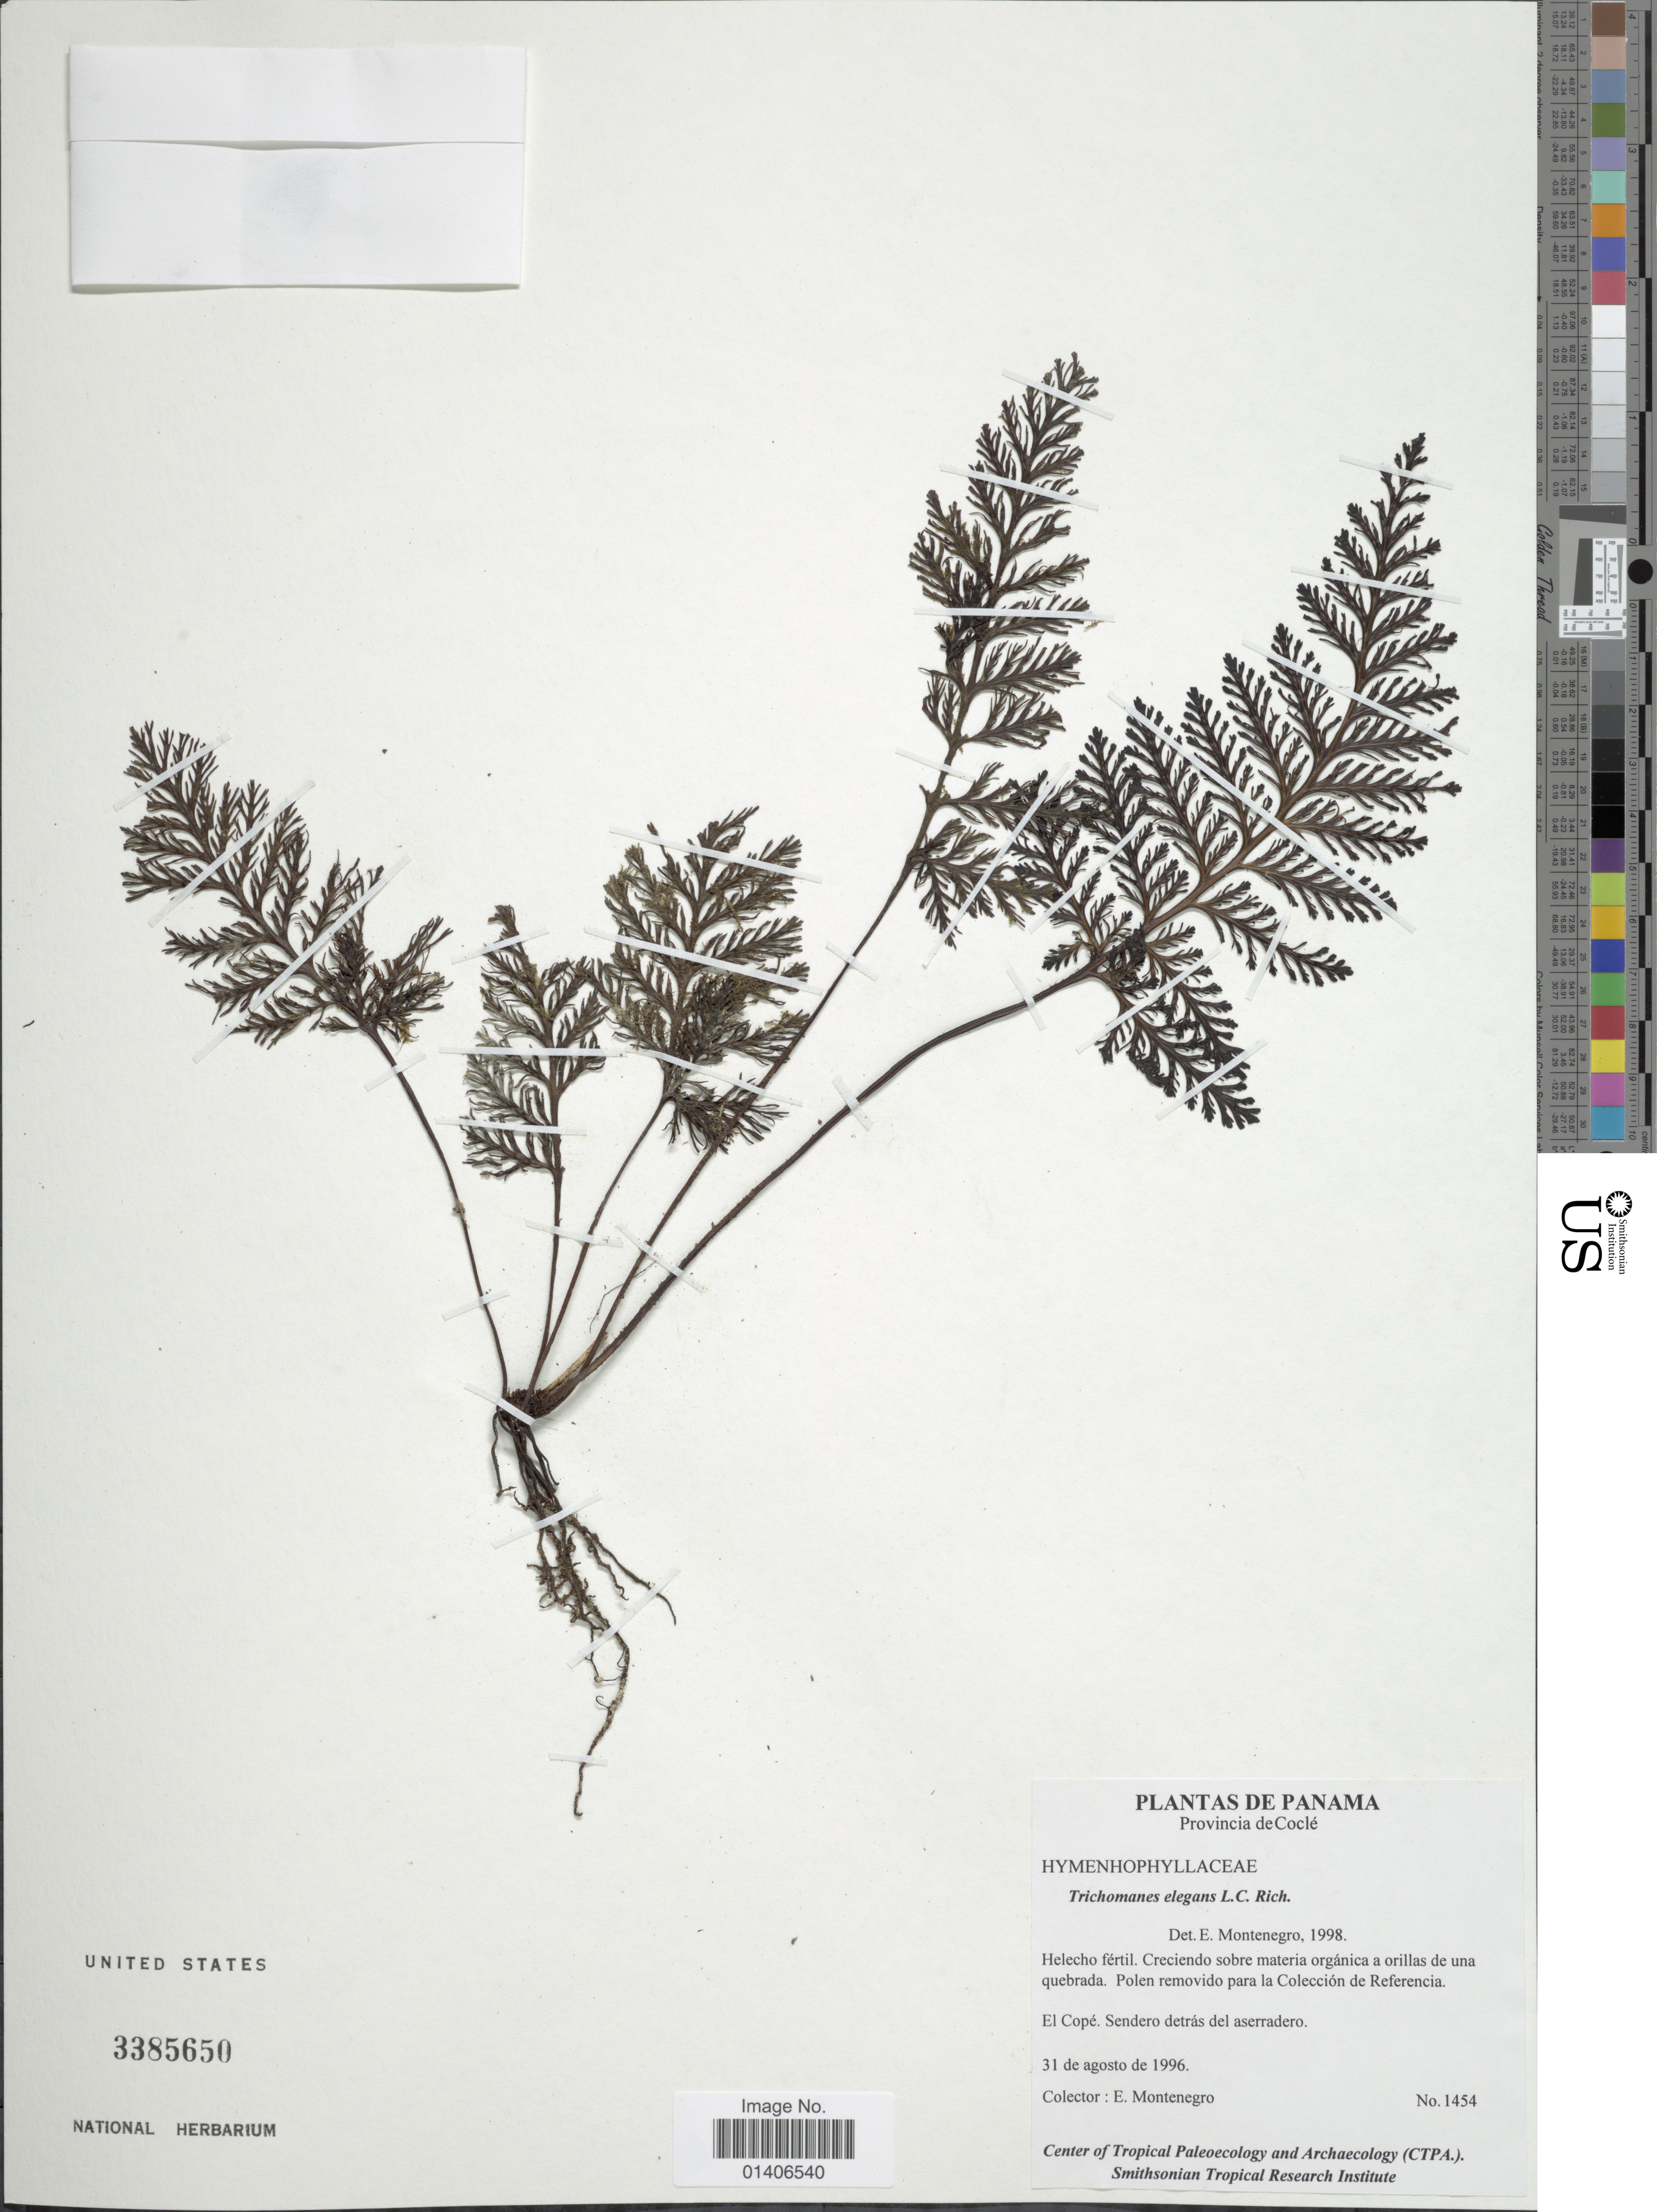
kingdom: Plantae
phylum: Tracheophyta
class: Polypodiopsida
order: Hymenophyllales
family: Hymenophyllaceae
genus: Abrodictyum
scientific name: Abrodictyum rigidum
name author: (Sw.) Ebihara & Dubuisson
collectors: E. Montenegro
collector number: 1454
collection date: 1996-08-31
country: Panama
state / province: Coclé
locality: El Copé. Sendero detrás del aserradero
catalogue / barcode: US 3385650